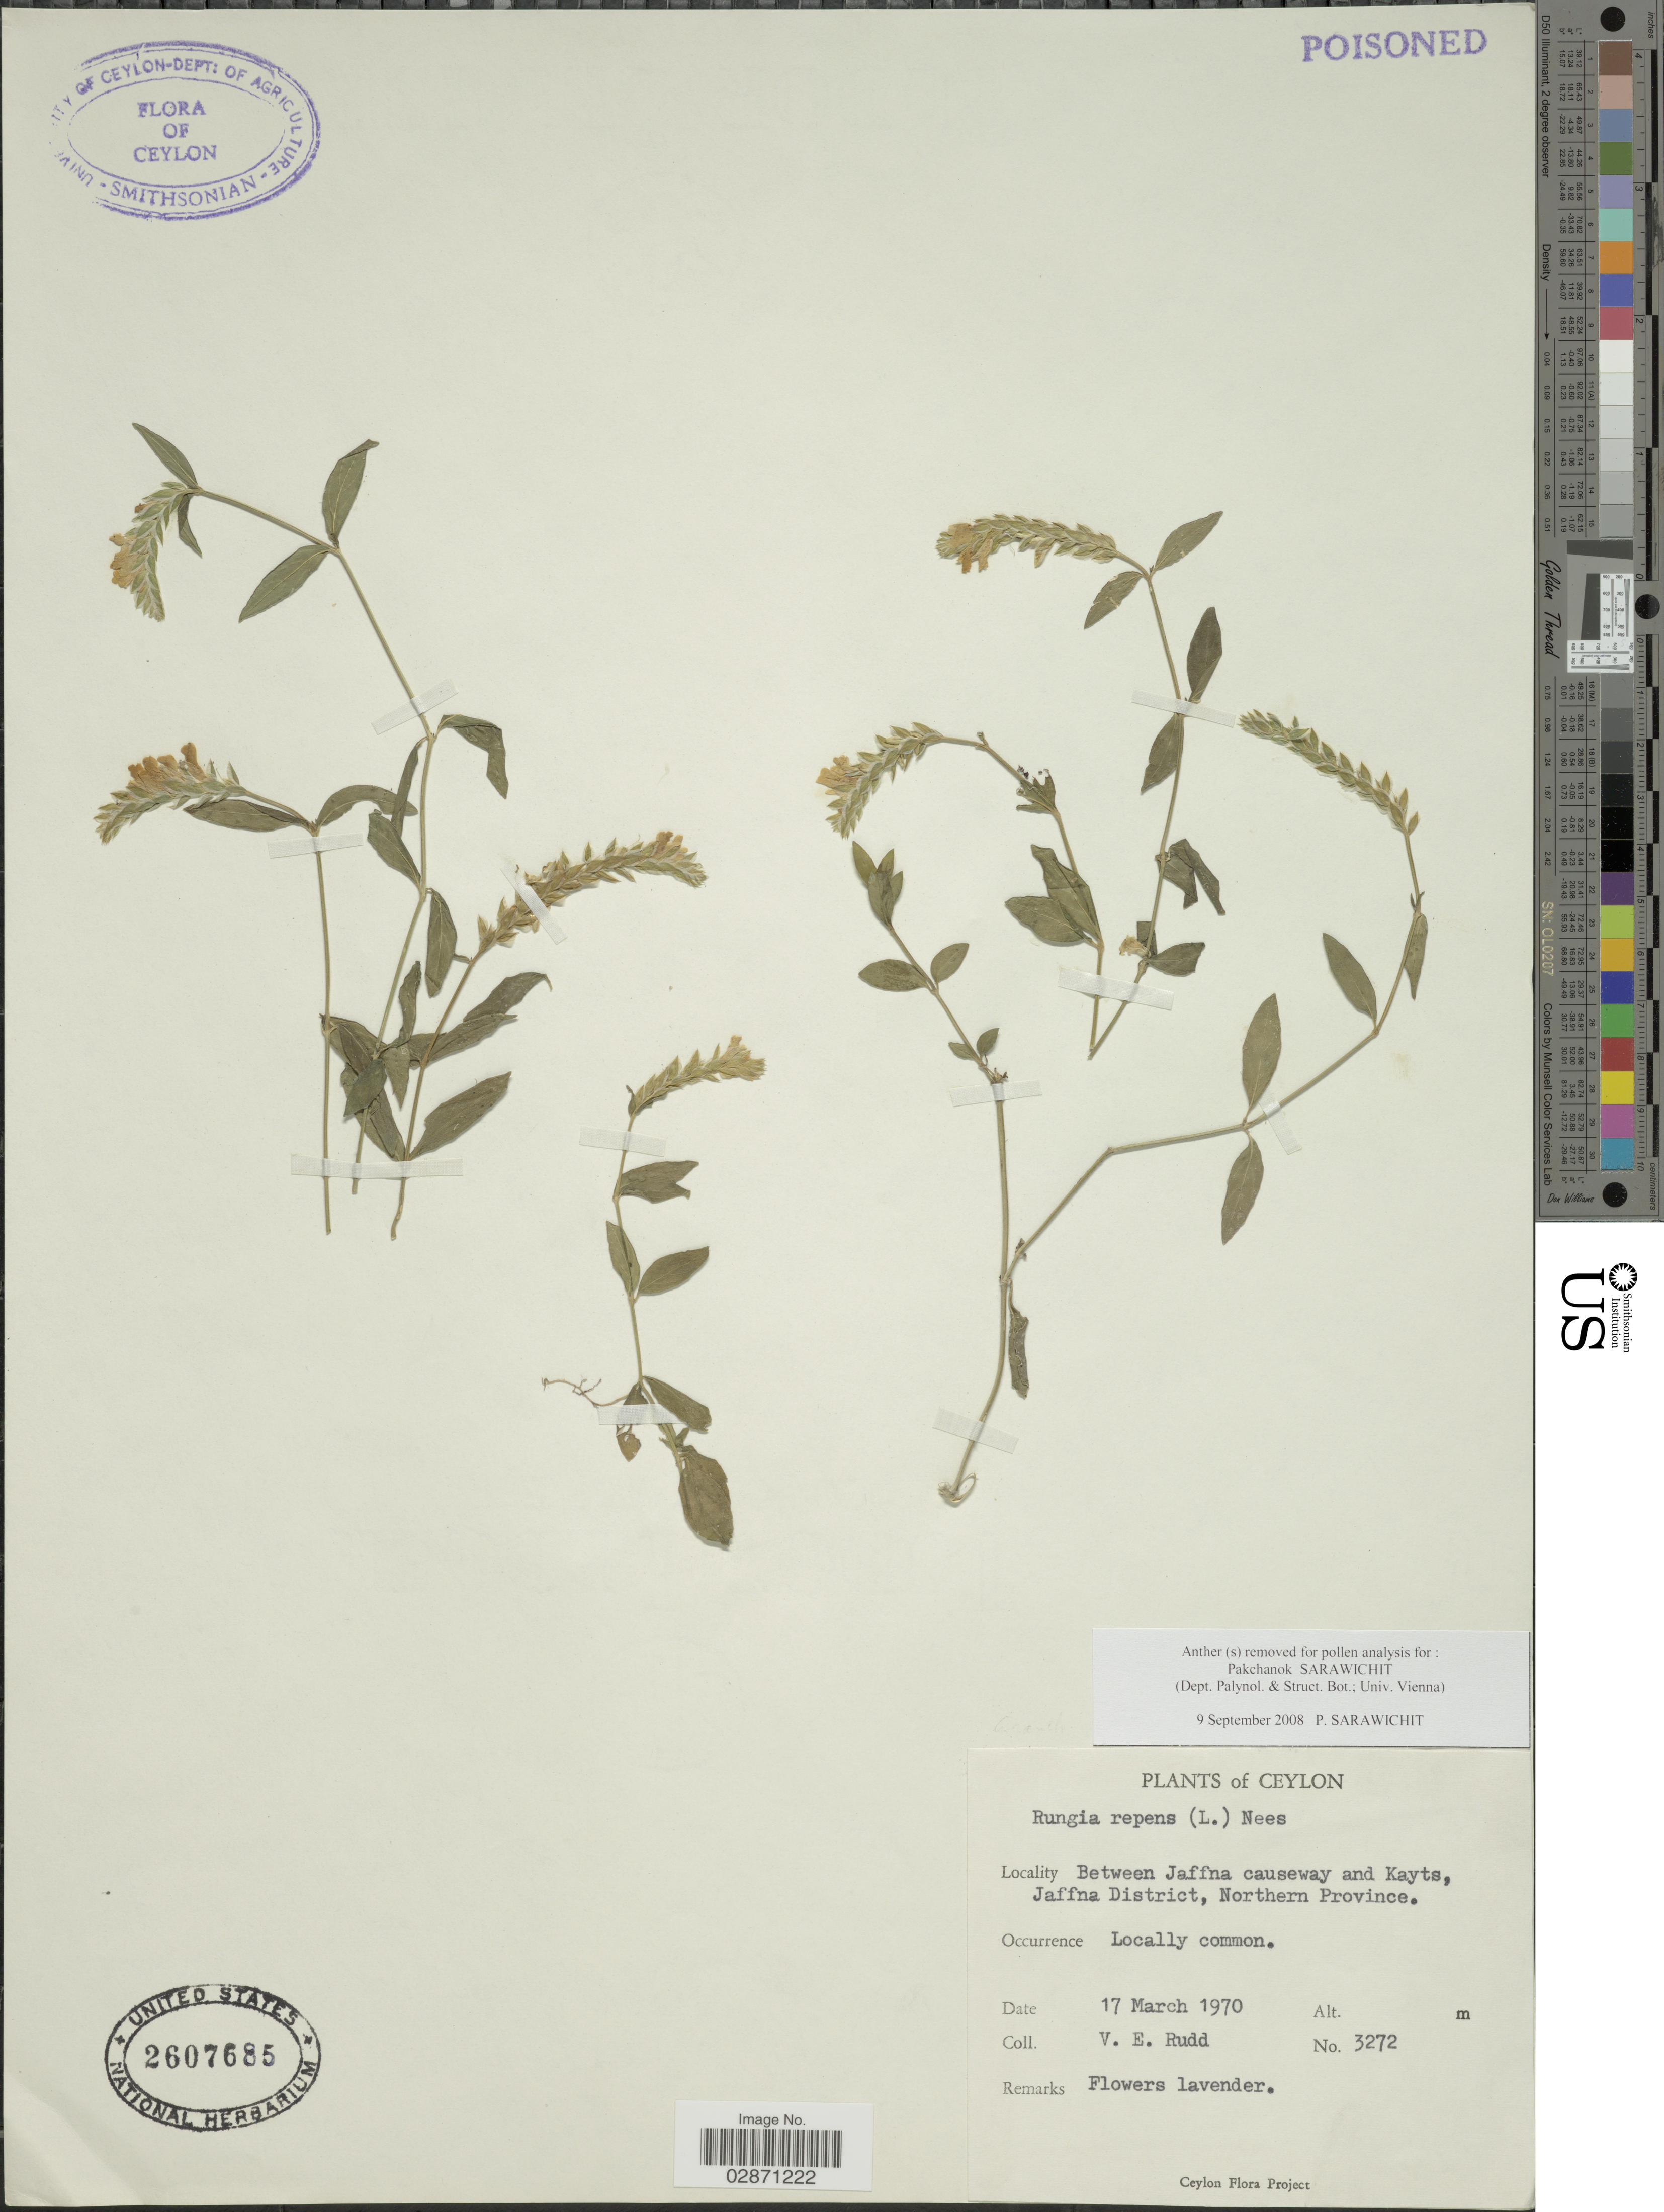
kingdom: Plantae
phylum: Tracheophyta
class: Magnoliopsida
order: Lamiales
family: Acanthaceae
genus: Rungia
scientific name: Rungia repens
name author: (L.) Nees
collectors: V. E. Rudd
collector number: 3272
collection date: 1970-03-17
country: Sri Lanka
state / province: Northern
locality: Ceylon. Between Jaffna causeway and Kayts, Jaffna District.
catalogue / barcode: US 2607685